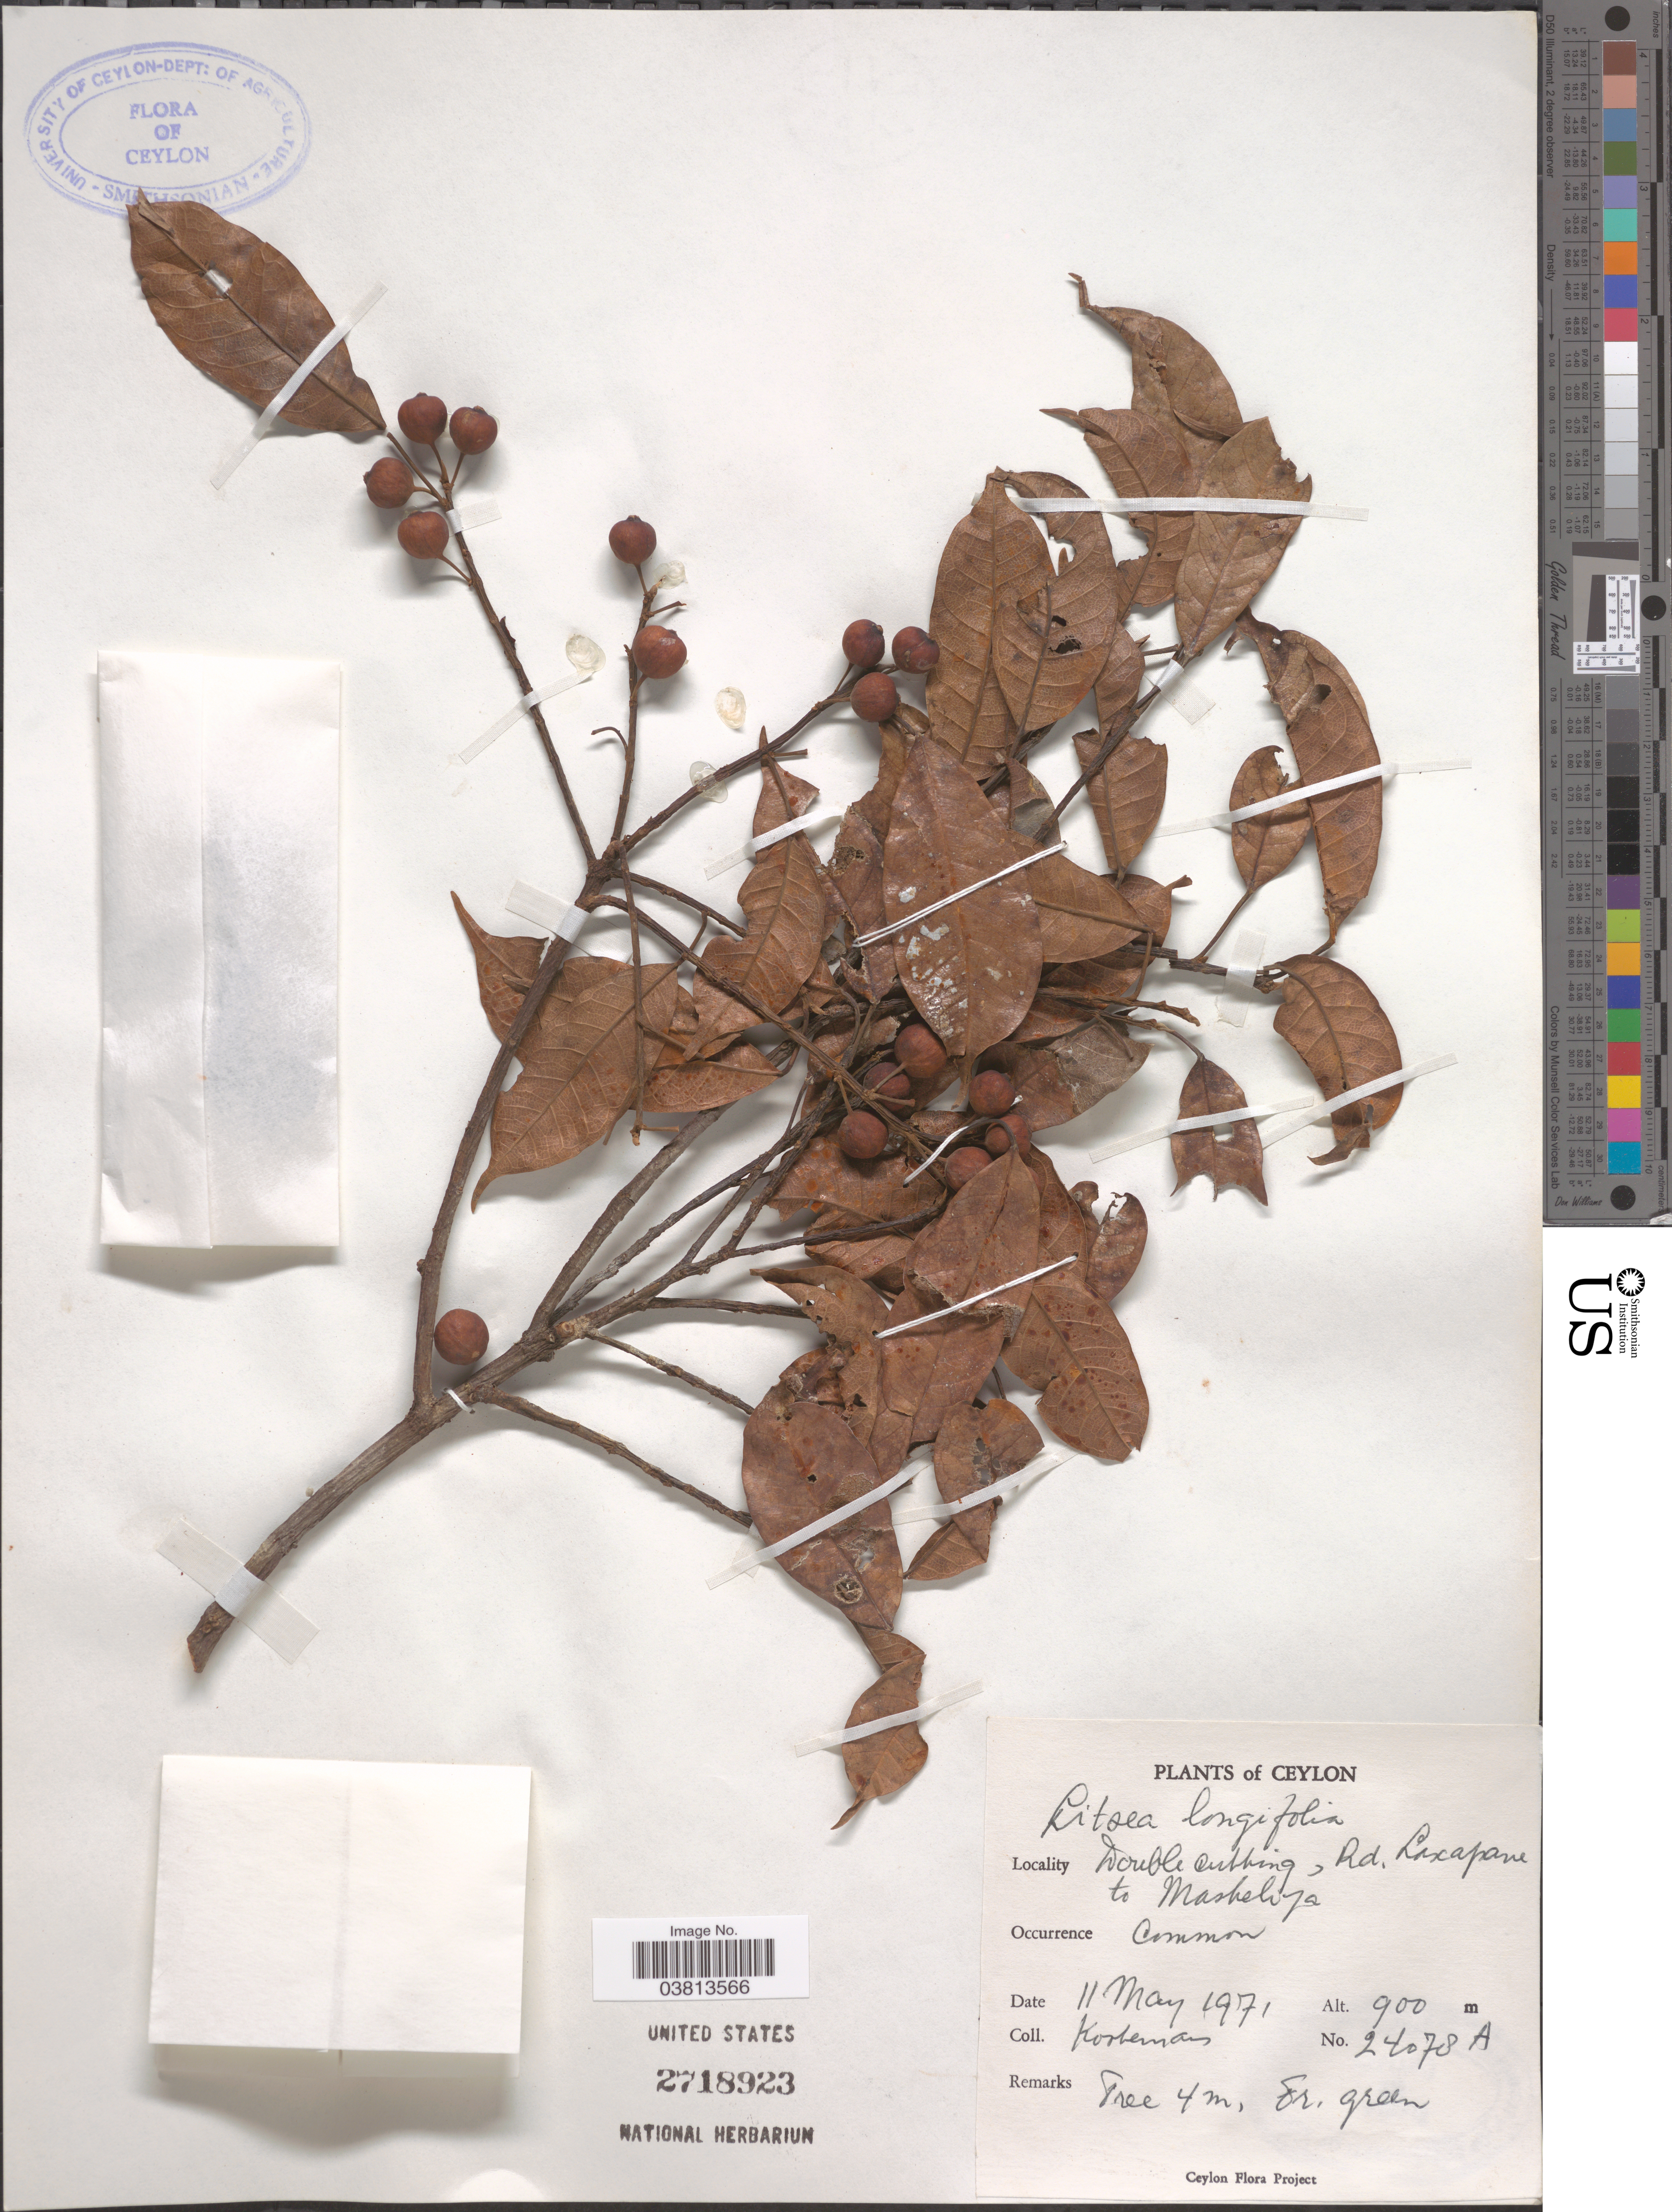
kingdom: Plantae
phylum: Tracheophyta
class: Magnoliopsida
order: Laurales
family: Lauraceae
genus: Litsea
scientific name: Litsea longifolia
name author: (Nees) Trimen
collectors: Kostermans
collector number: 24078A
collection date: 1971-05-11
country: Sri Lanka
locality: Ceylon. Double Cutting, Rd. Laxapane to Maskeliya.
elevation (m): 900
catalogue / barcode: US 2718923